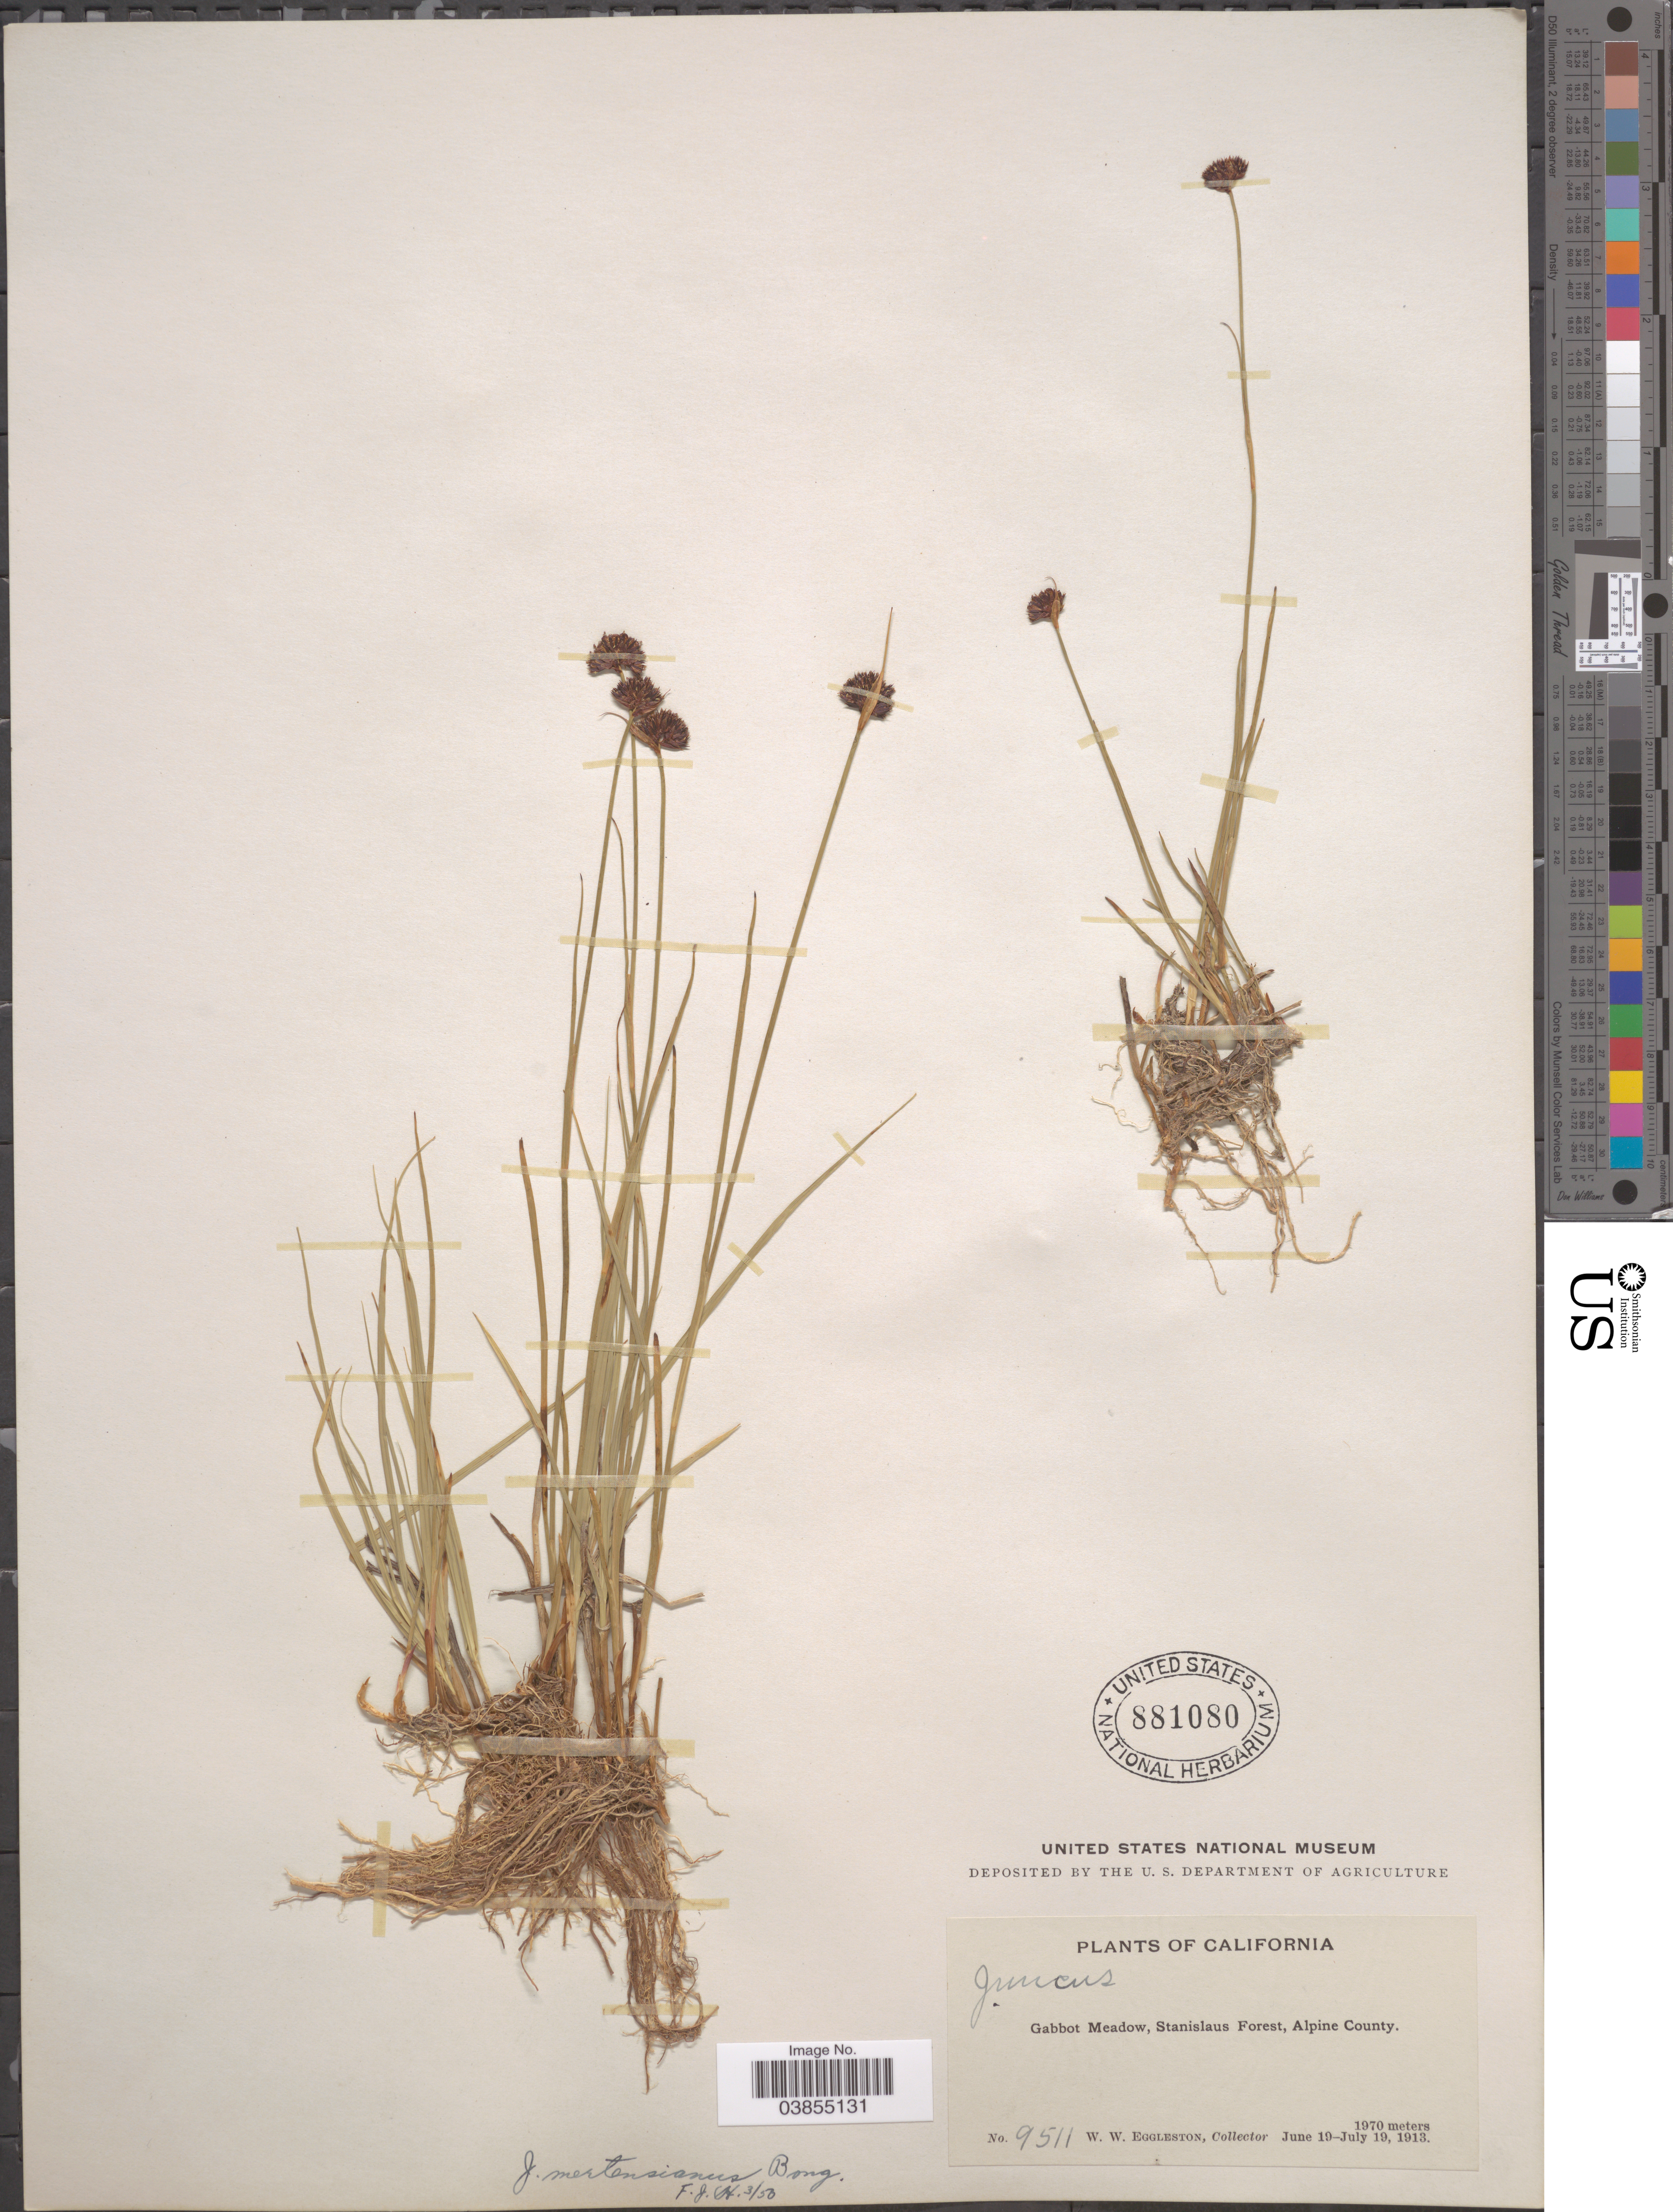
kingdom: Plantae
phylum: Tracheophyta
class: Liliopsida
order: Poales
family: Juncaceae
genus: Juncus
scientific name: Juncus mertensianus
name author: Bong.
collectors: W. W. Eggleston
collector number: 9511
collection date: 1913-06-19/1913-07-19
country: United States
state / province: California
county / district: Alpine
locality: Gabbot Meadow, Stanislaus Forest, Alpine County.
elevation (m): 1970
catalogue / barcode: US 881080